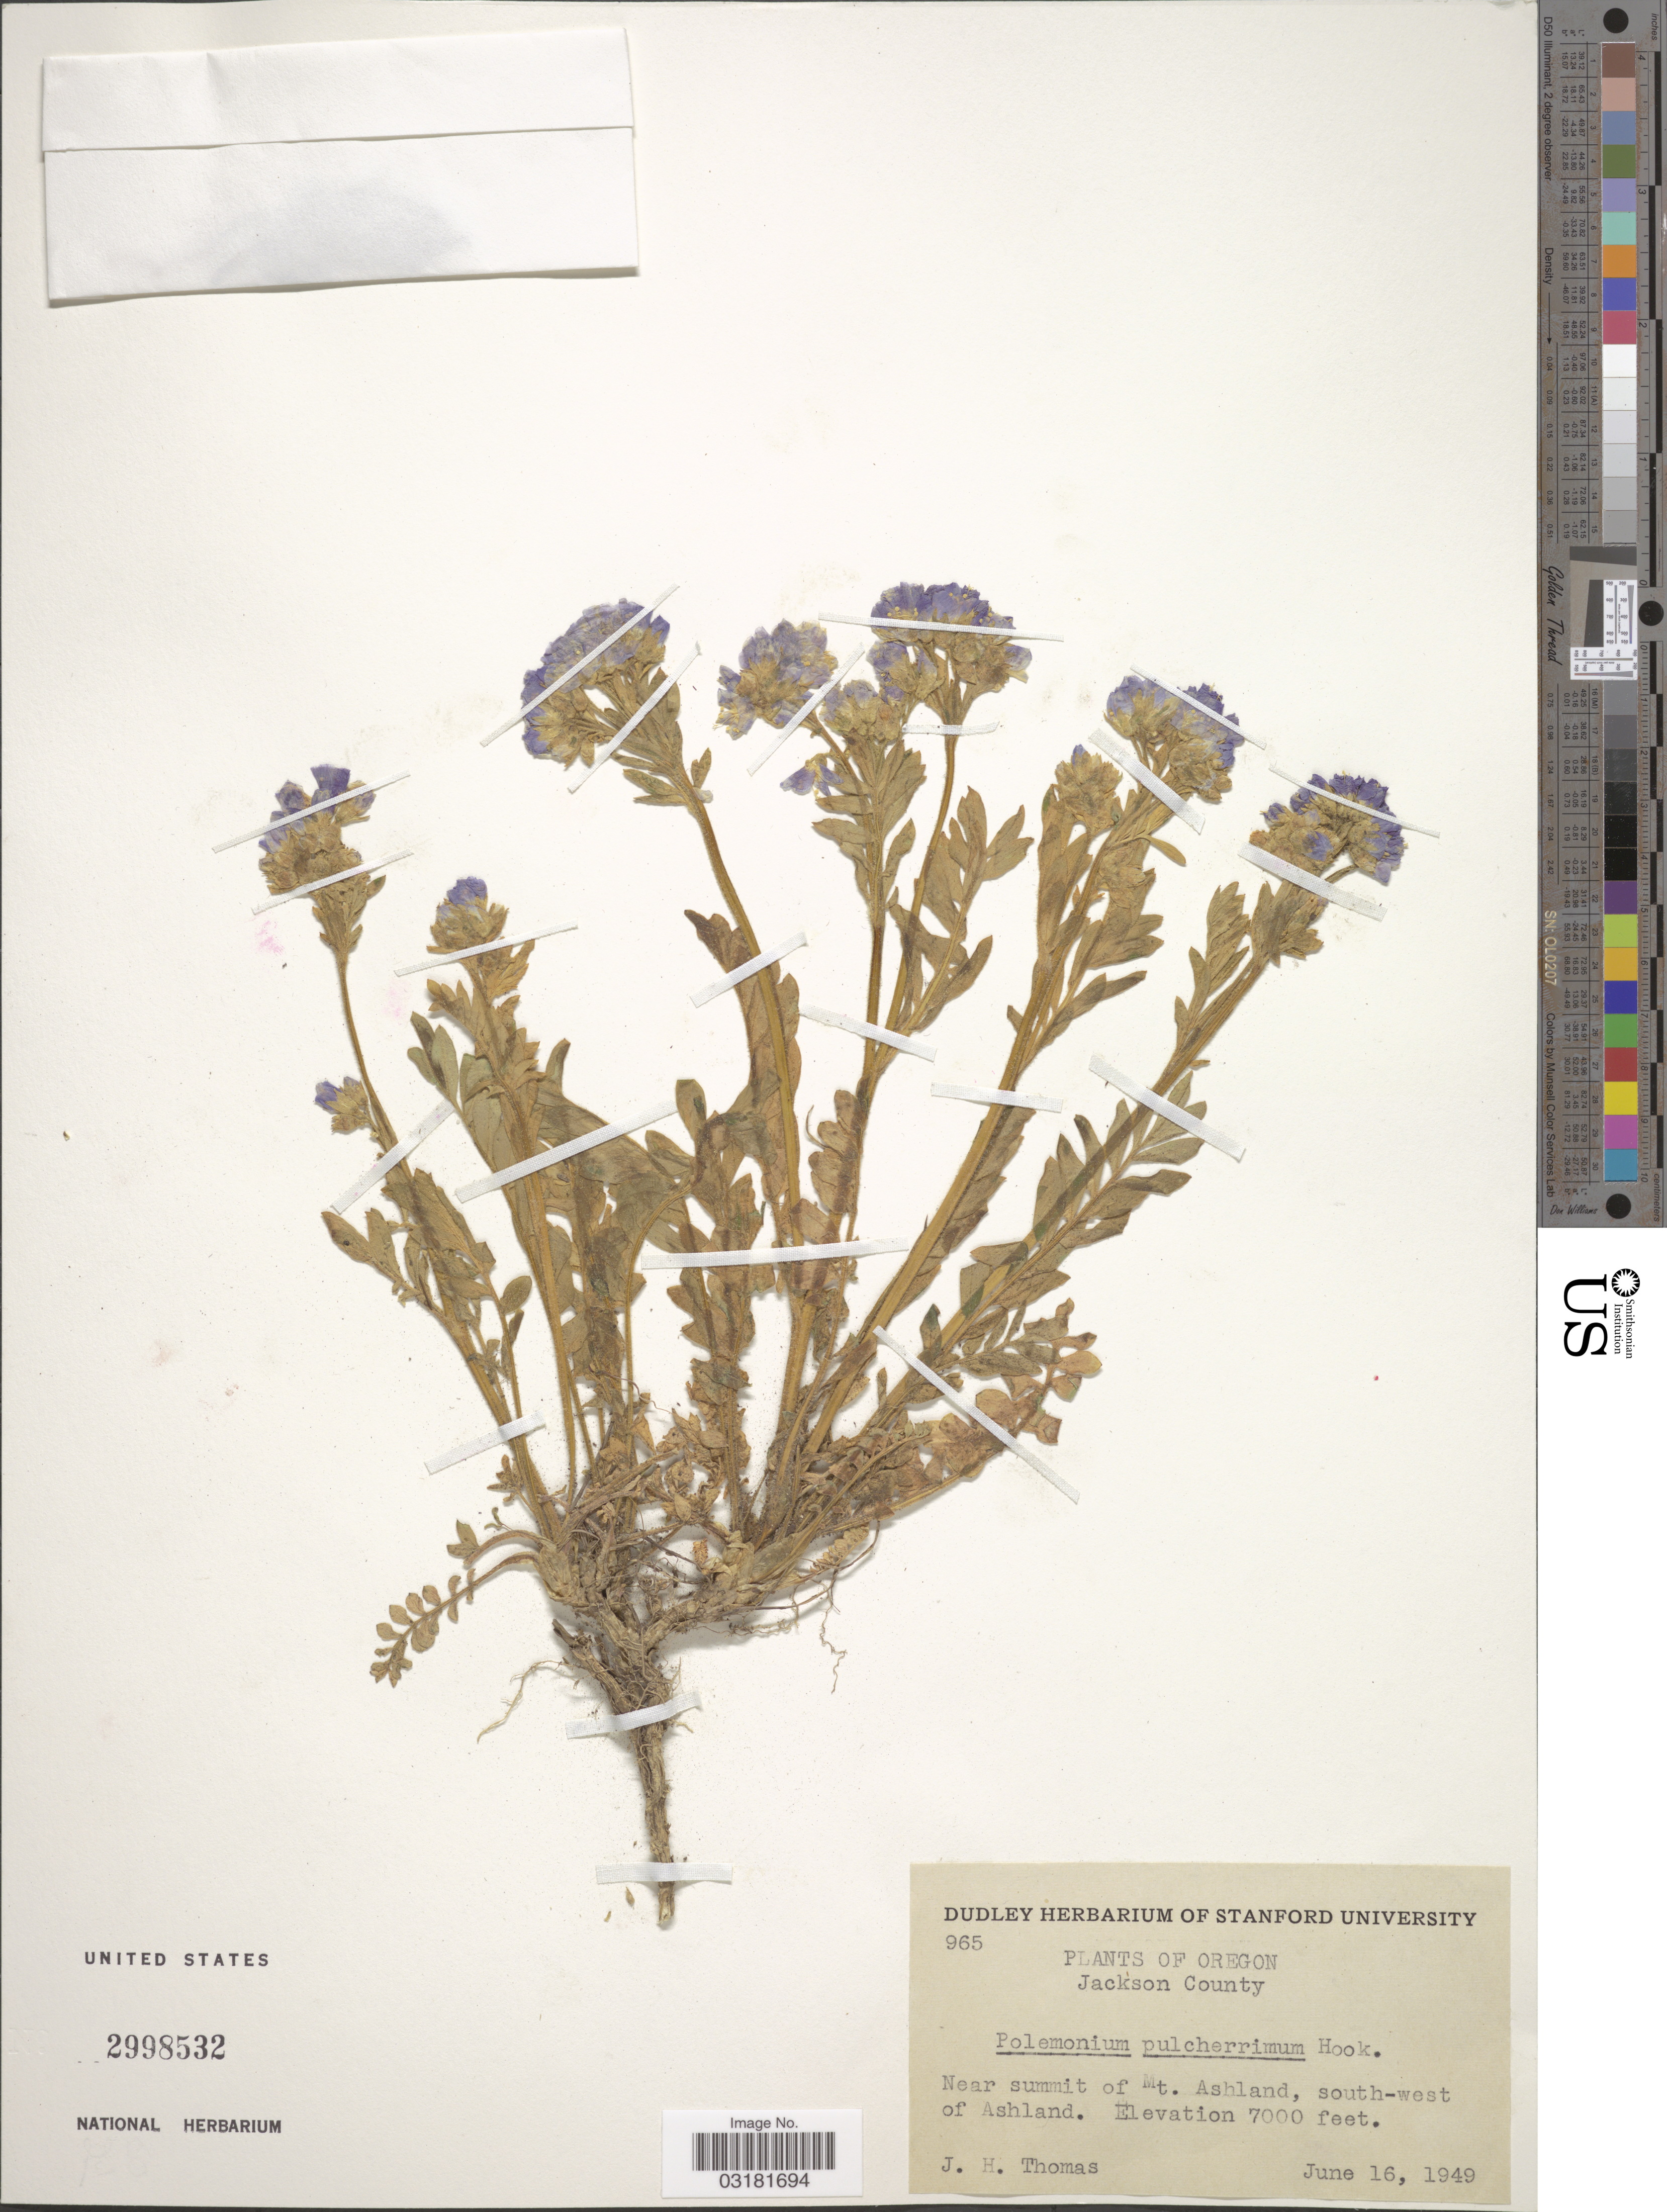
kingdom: Plantae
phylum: Tracheophyta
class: Magnoliopsida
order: Ericales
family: Polemoniaceae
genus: Polemonium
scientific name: Polemonium pulcherrimum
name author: Hook.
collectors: J. H. Thomas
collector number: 965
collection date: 1949-06-16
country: United States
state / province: Oregon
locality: Jackson County. Near summit of Mt. Ashland, south-west of Ashland.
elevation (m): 2134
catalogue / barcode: US 2998532